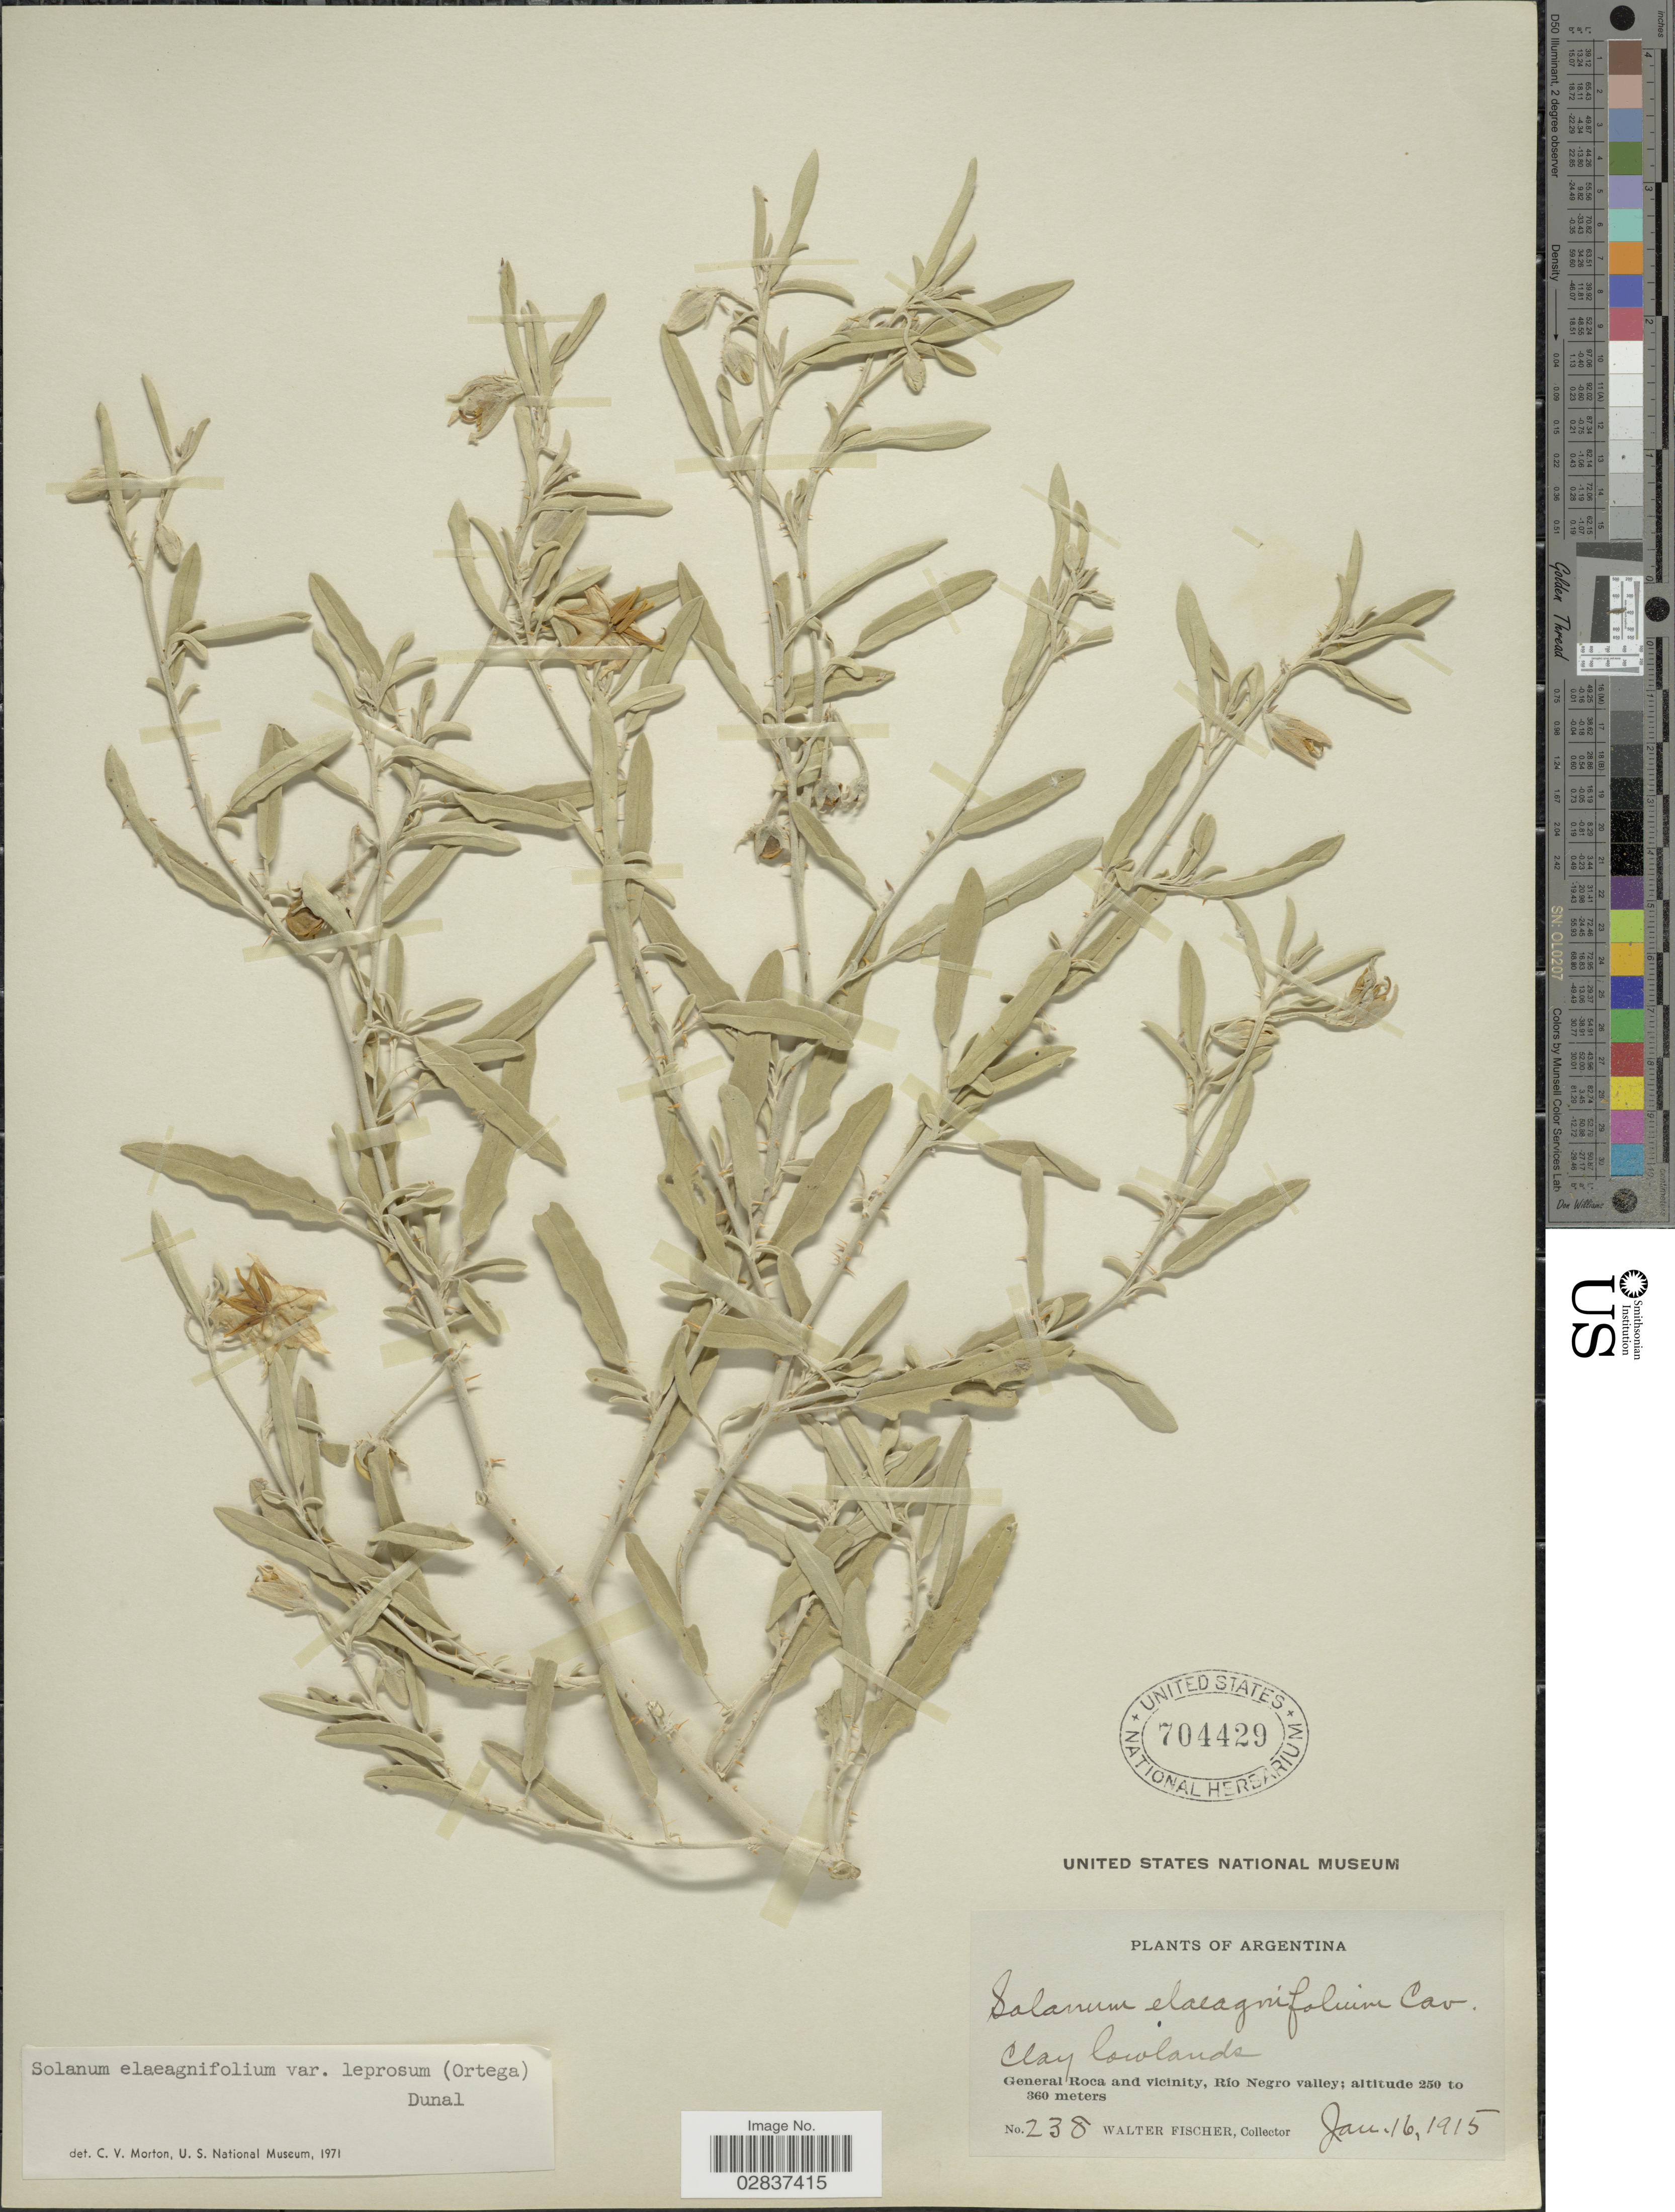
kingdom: Plantae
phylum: Tracheophyta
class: Magnoliopsida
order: Solanales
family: Solanaceae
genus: Solanum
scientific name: Solanum elaeagnifolium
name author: Cav.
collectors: W. Fischer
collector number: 238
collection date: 1915-01-16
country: Argentina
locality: General Roca and vicinity, Río Negro valley.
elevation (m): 250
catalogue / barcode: US 704429